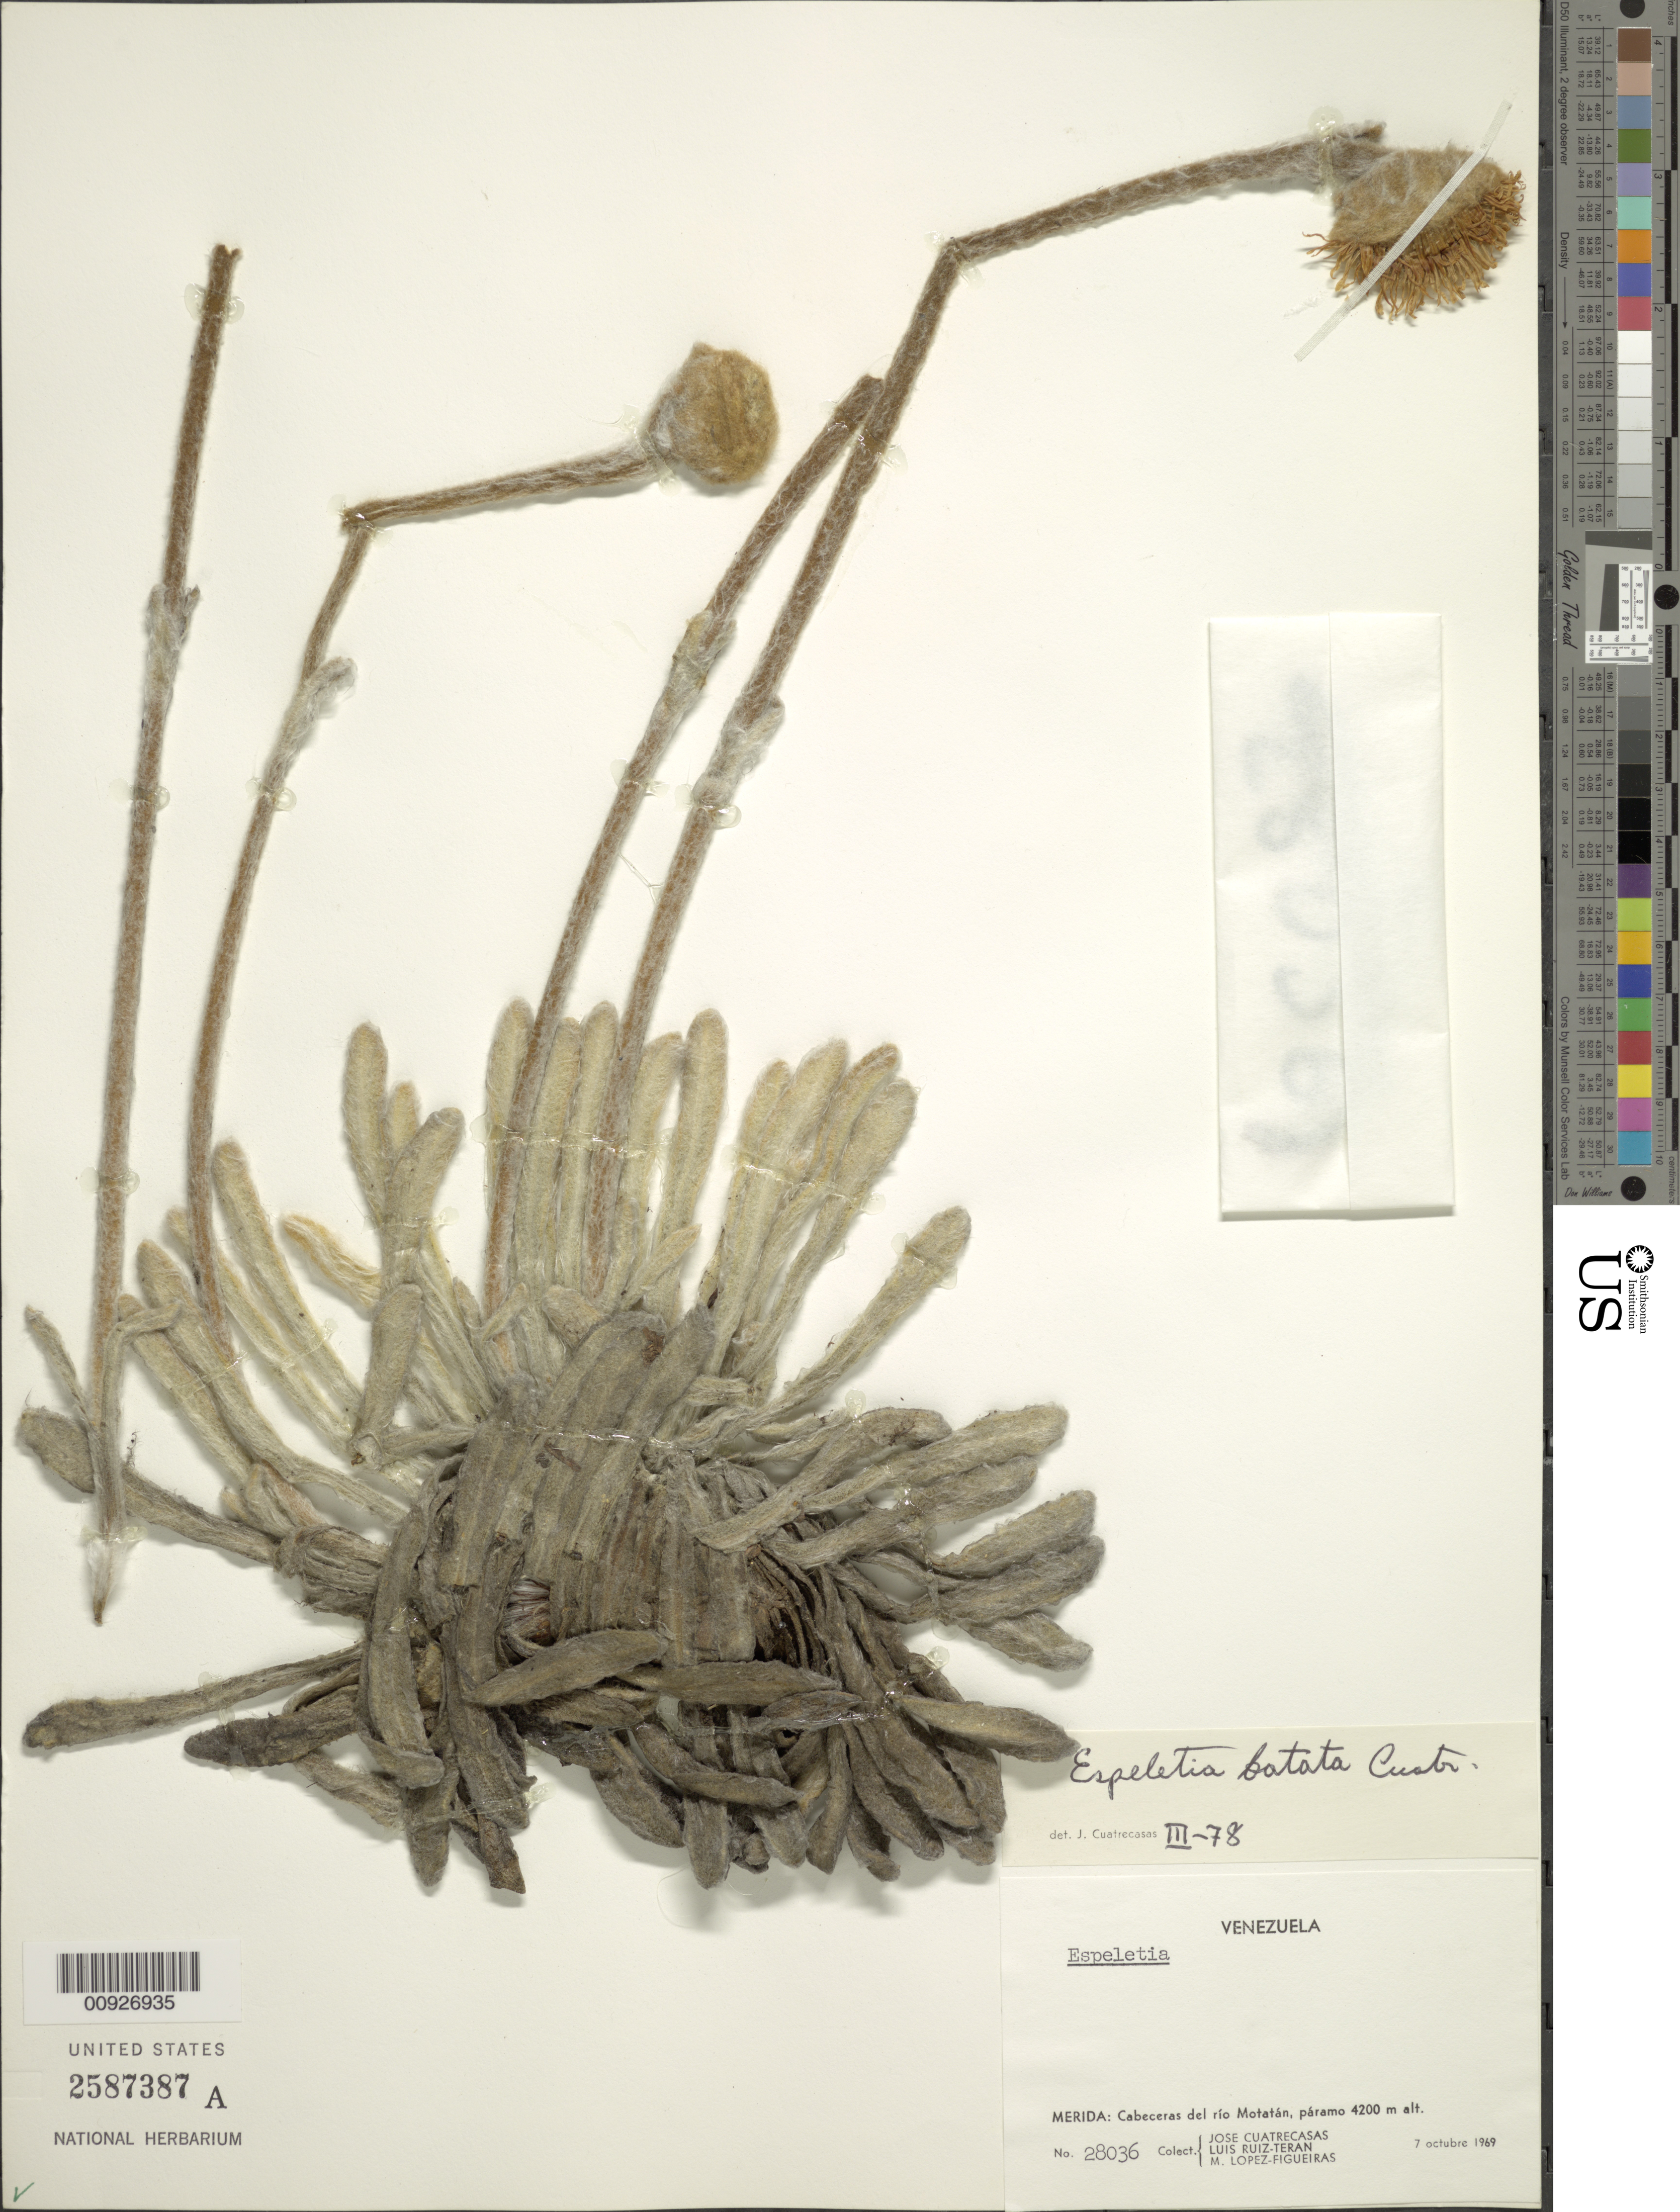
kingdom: Plantae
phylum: Tracheophyta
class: Magnoliopsida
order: Asterales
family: Asteraceae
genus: Espeletia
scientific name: Espeletia batata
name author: Cuatrec.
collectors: J. Cuatrecasas, L. E. Ruíz-Terán & M. López Figueiras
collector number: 28036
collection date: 1969-10-07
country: Venezuela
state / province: Mérida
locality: Cabeceras del Río Motatán, páramo.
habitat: Páramo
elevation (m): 4200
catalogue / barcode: US 2587387A